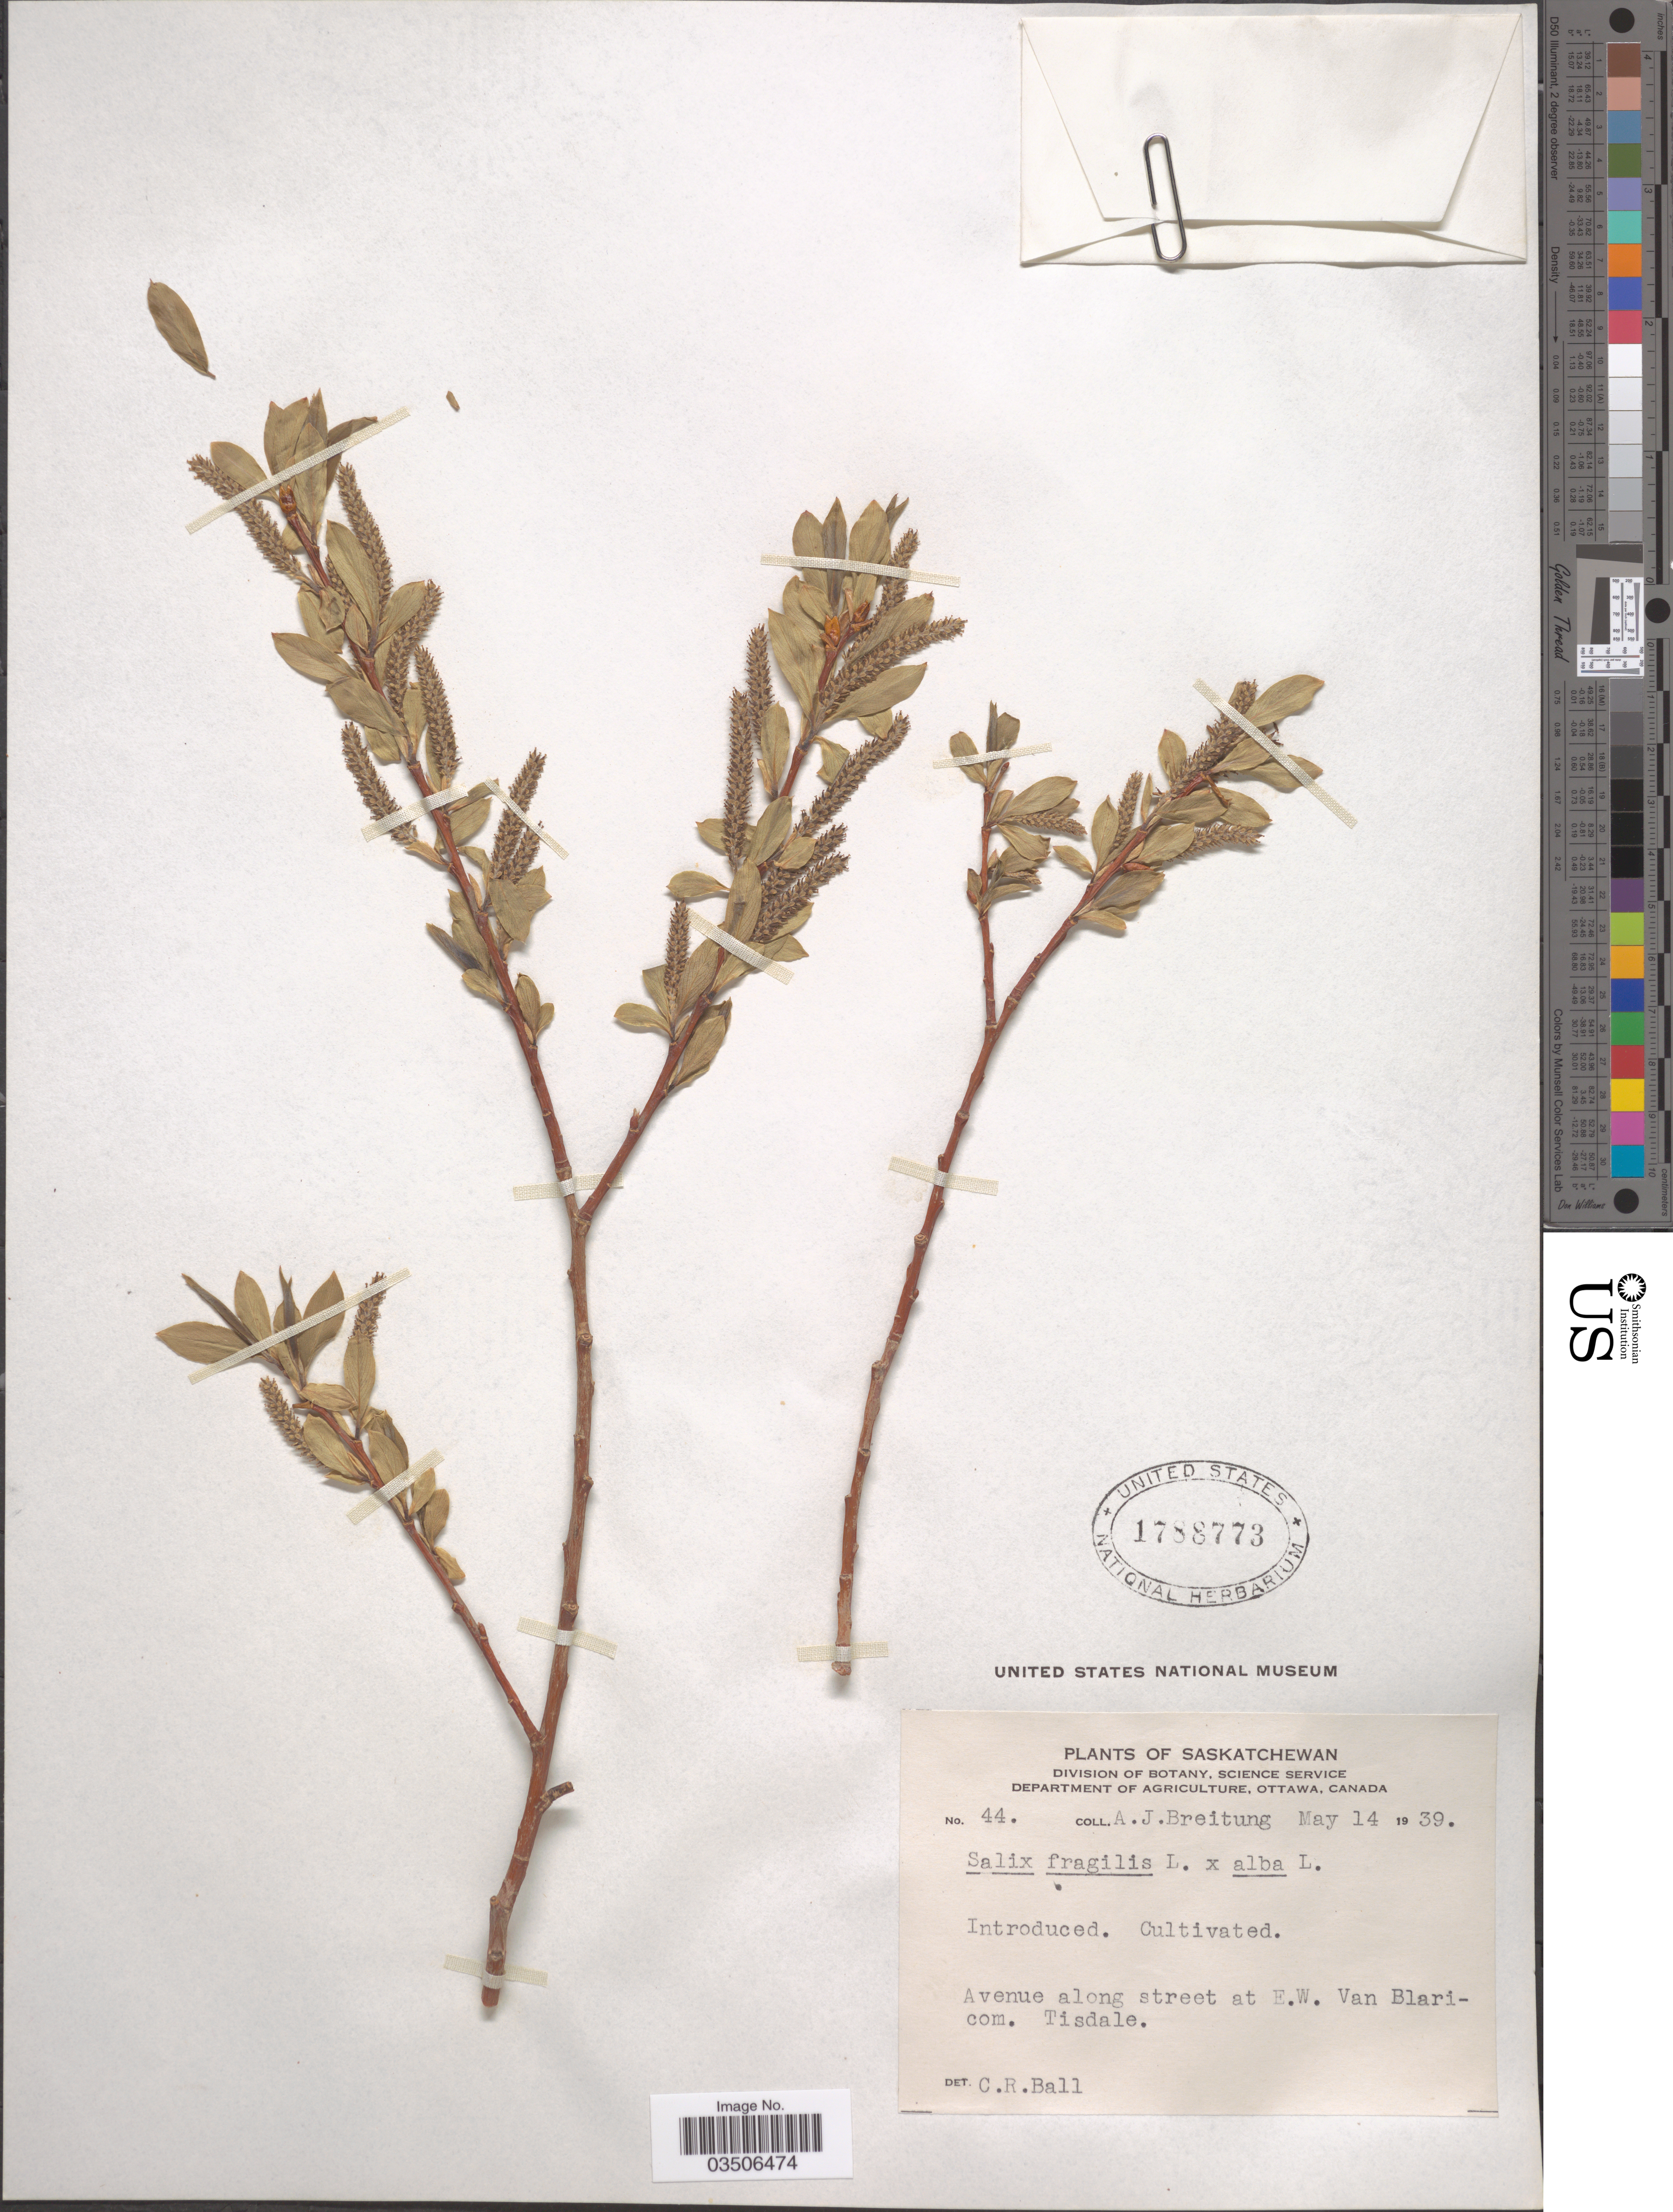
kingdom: Plantae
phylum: Tracheophyta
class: Magnoliopsida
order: Malpighiales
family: Salicaceae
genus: Salix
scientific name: Salix fragilis x S. alba L.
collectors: A. Breitung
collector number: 44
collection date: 1939-05-14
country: Canada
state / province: Saskatchewan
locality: Avenue along street at E.W. Van Blaricom. Tisdale.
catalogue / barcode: US 1788773